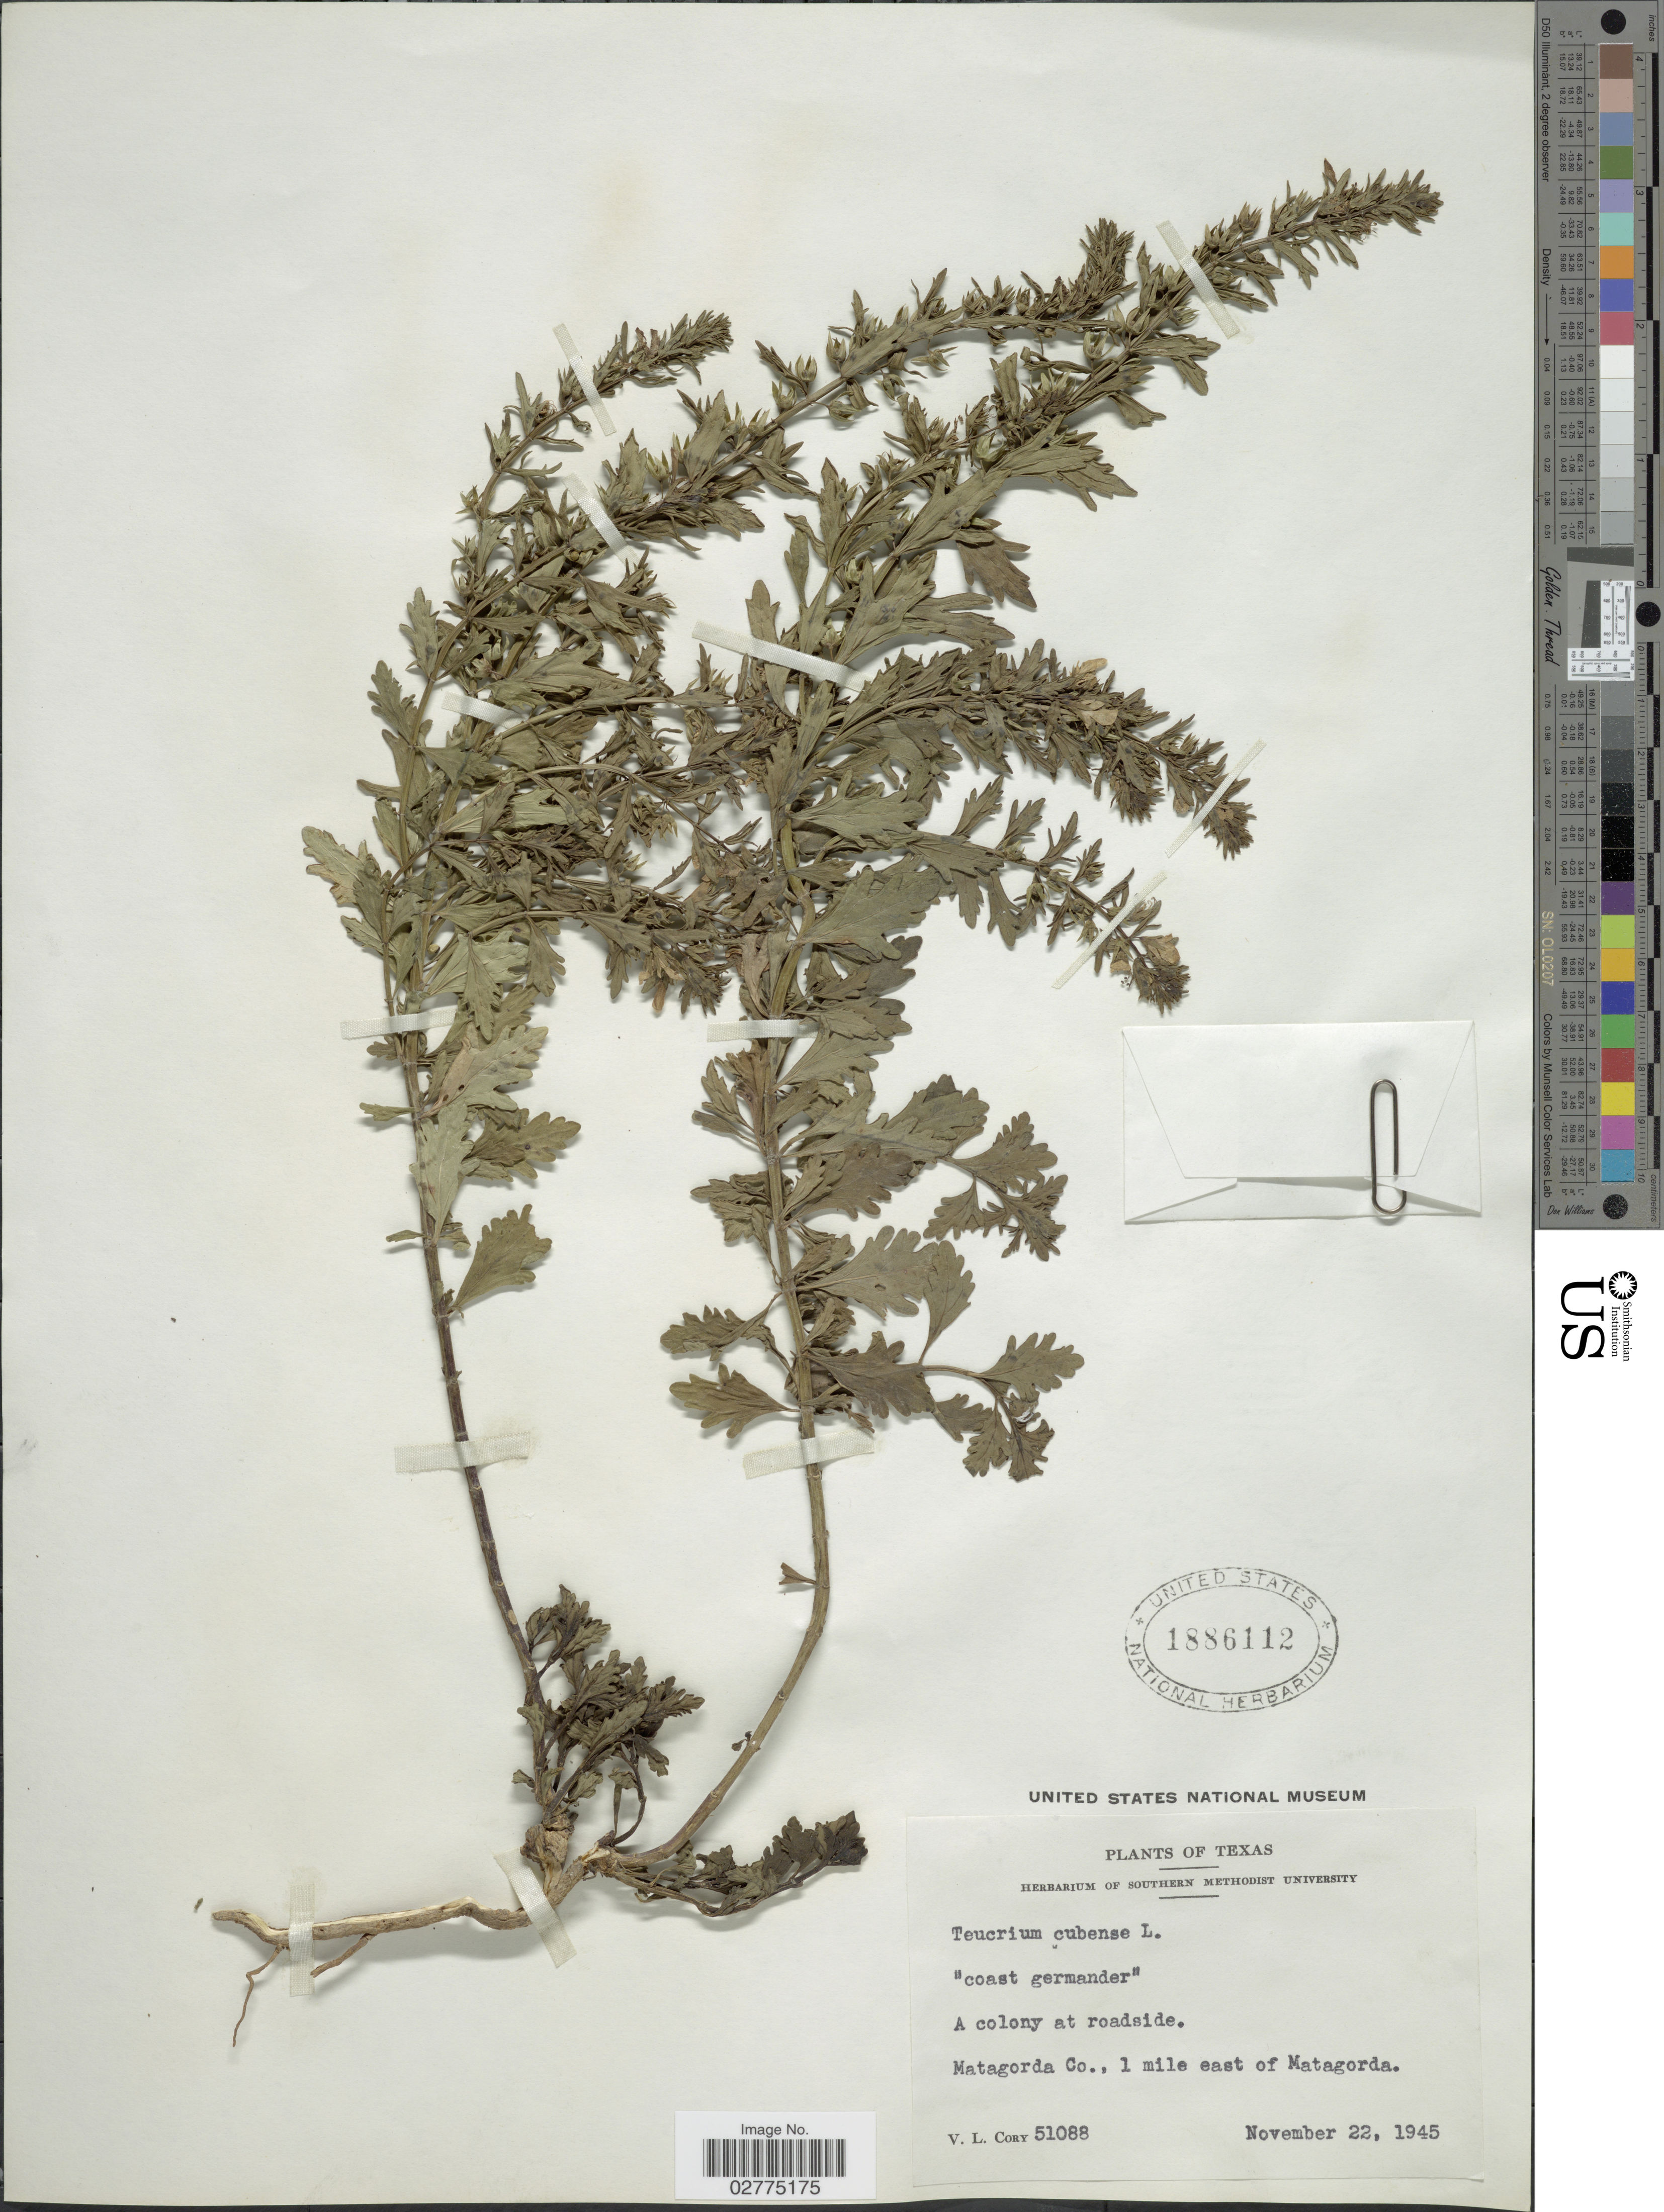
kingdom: Plantae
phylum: Tracheophyta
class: Magnoliopsida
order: Lamiales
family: Lamiaceae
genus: Teucrium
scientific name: Teucrium cubense subsp. chamaedrifolium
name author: Jacq.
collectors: V. Cory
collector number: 51088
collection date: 1945-11-22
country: United States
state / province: Texas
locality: Matagorda Co., 1 miles east of Matagorda.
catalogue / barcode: US 1886112